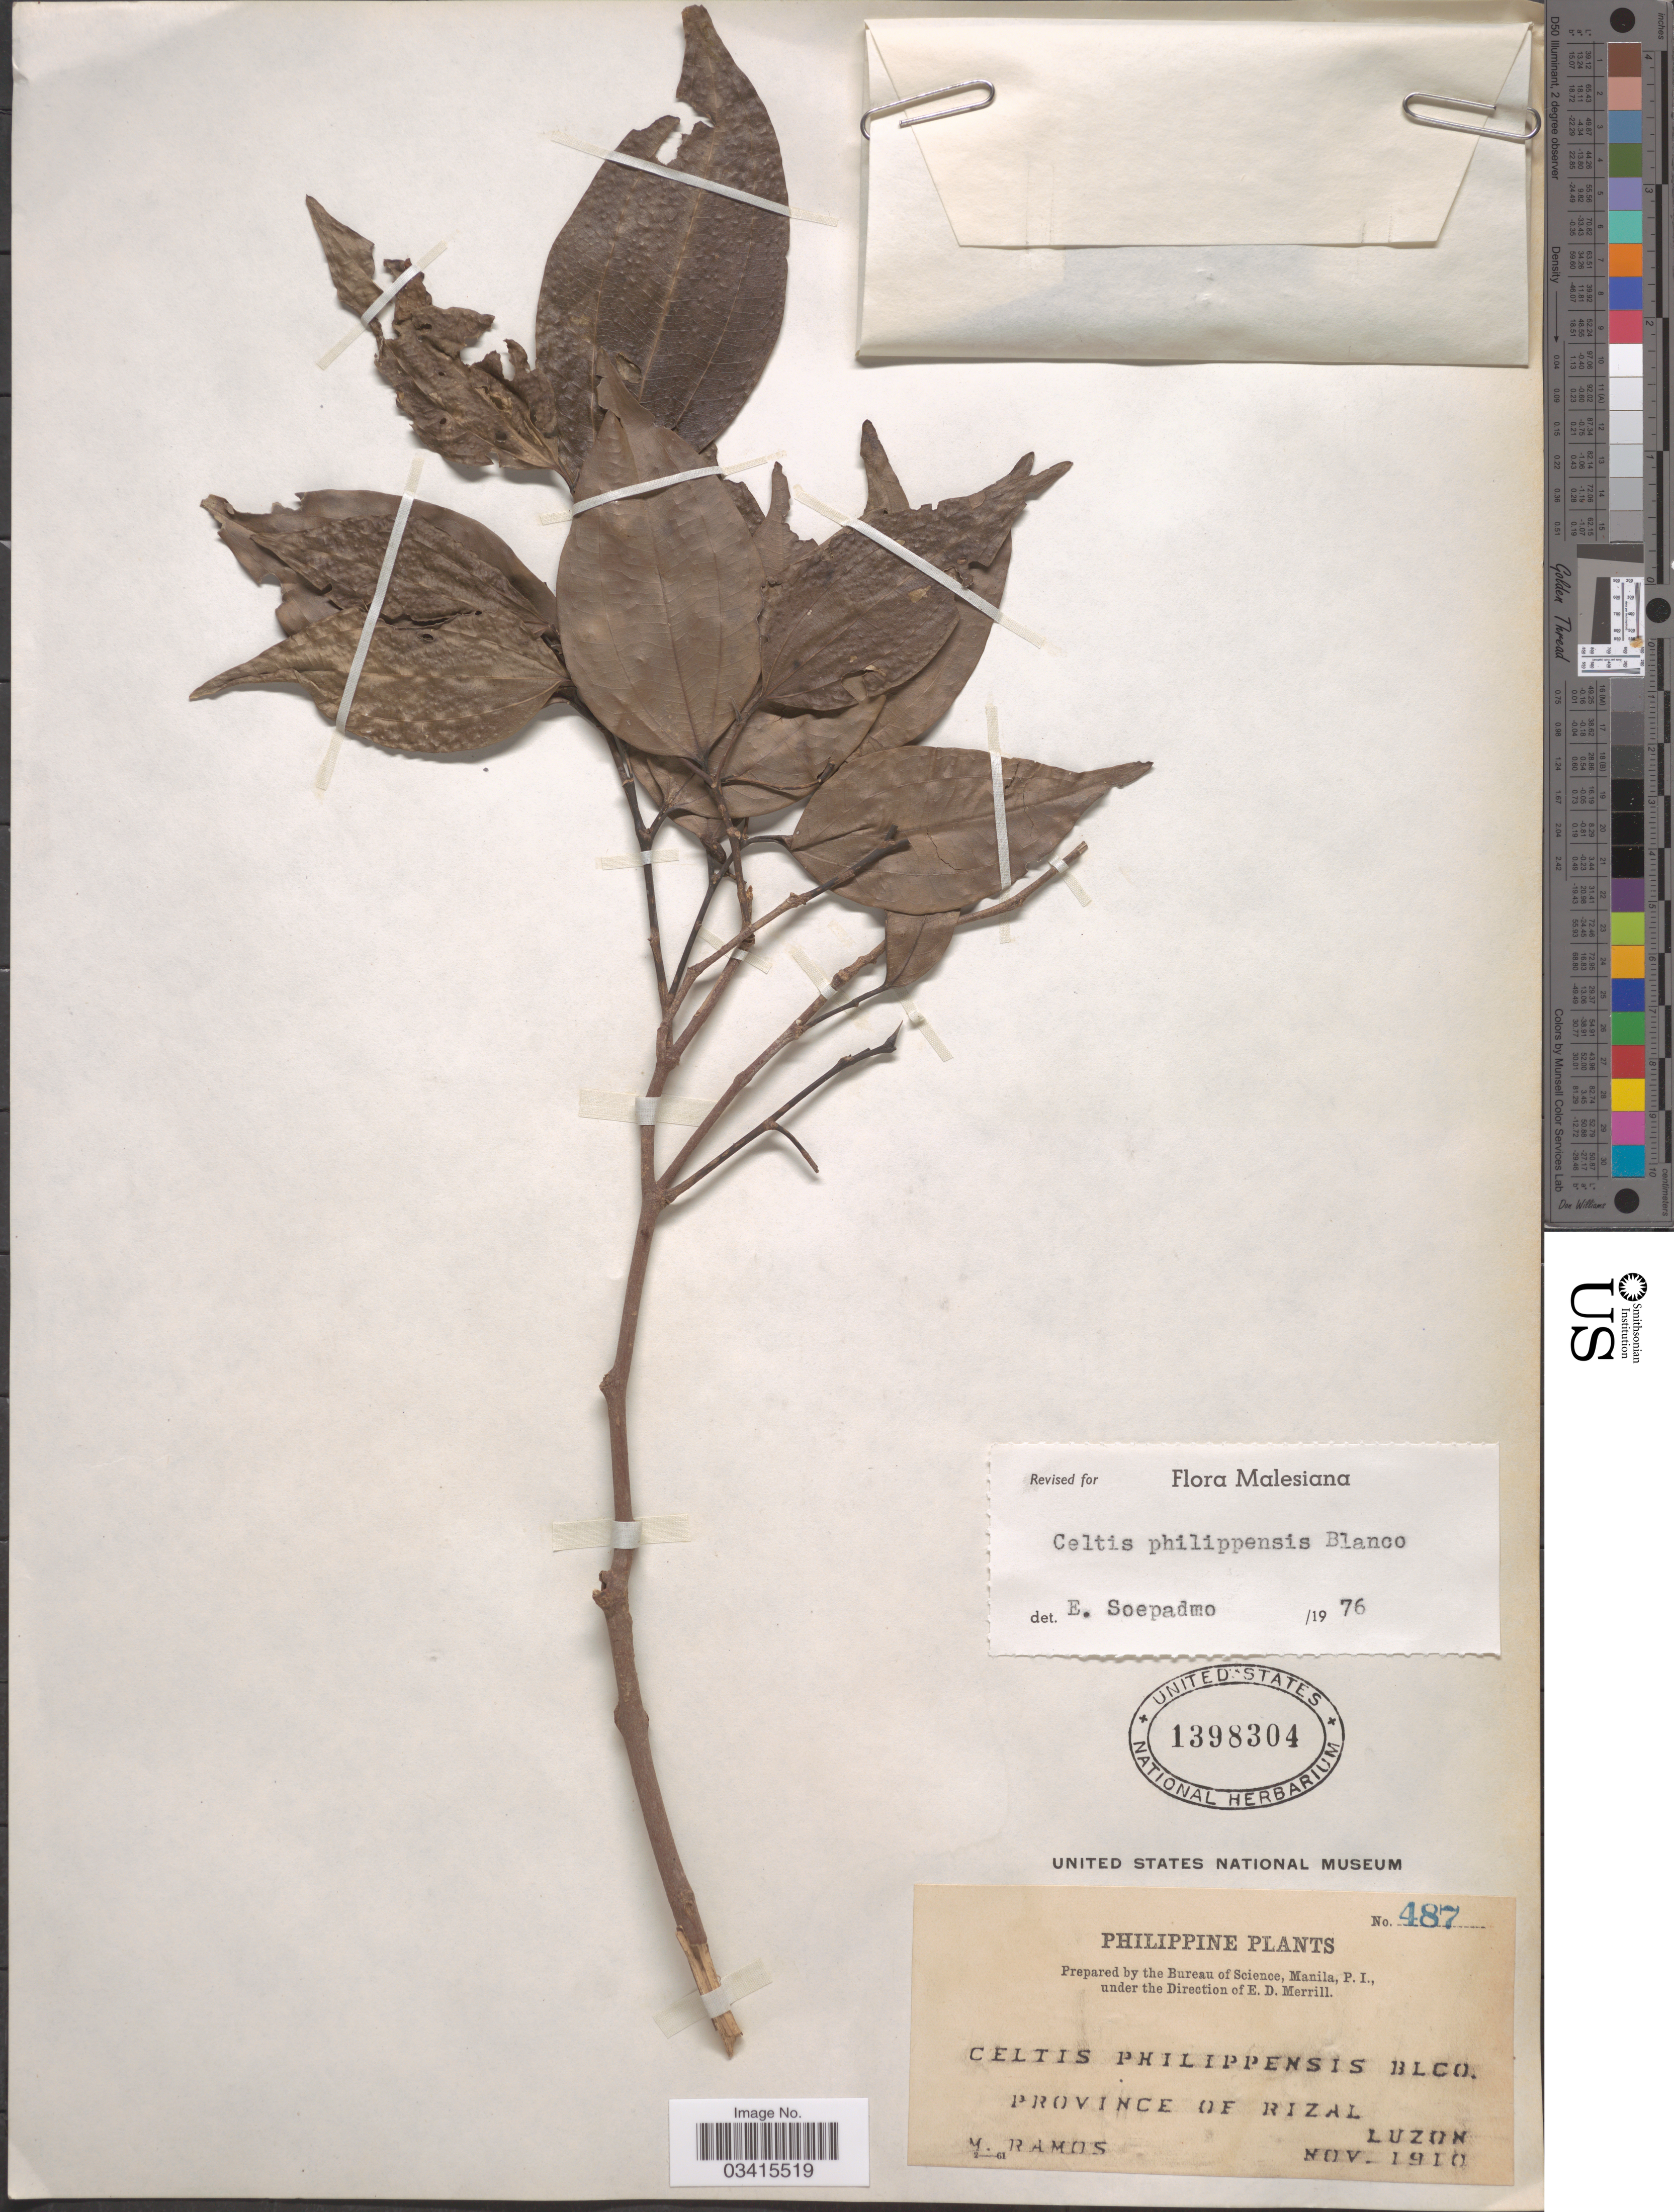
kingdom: Plantae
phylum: Tracheophyta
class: Magnoliopsida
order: Rosales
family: Cannabaceae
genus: Celtis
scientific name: Celtis philippensis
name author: Blanco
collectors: M. Ramos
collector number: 487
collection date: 1910-11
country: Philippines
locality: Province of Rizal, Luzon.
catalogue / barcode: US 1398304